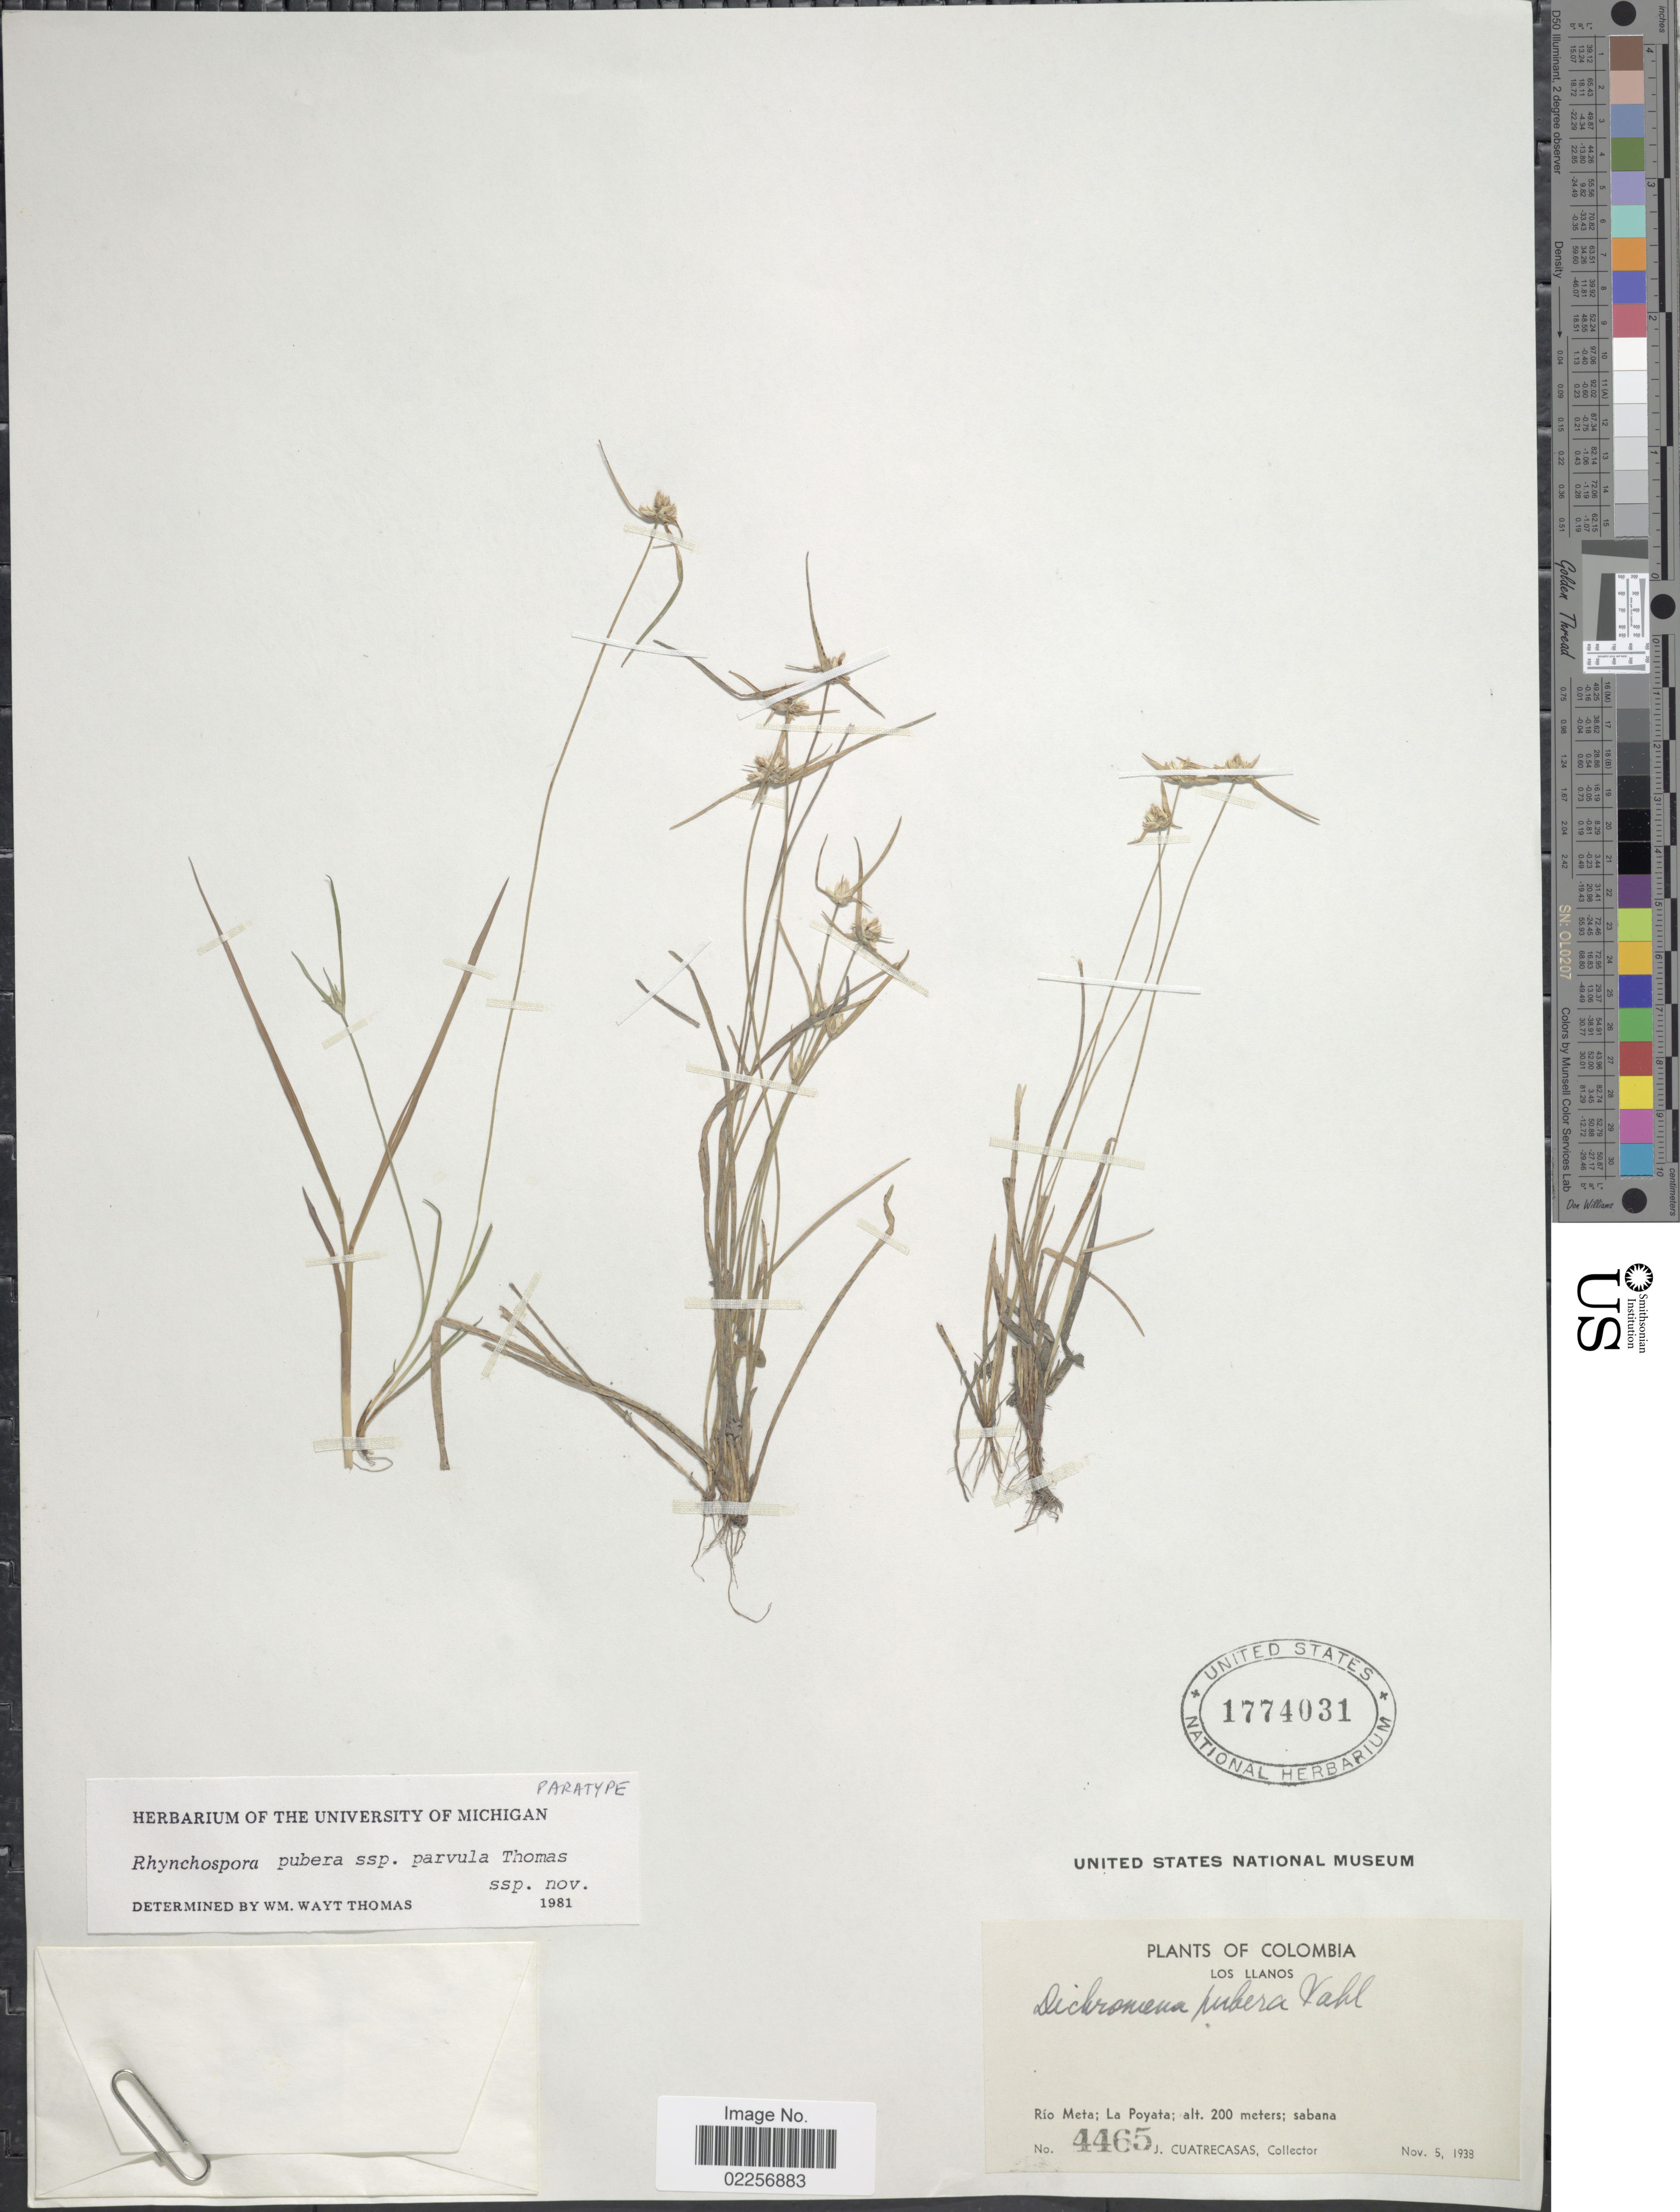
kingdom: Plantae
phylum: Tracheophyta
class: Liliopsida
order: Poales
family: Cyperaceae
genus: Rhynchospora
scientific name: Rhynchospora pubera subsp. parvula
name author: W.W. Thomas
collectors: J. Cuatrecasas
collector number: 4465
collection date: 1938-11-05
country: Colombia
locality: Los Llanos. Rio Meta; La Poyata; sabana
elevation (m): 200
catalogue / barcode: US 1774031